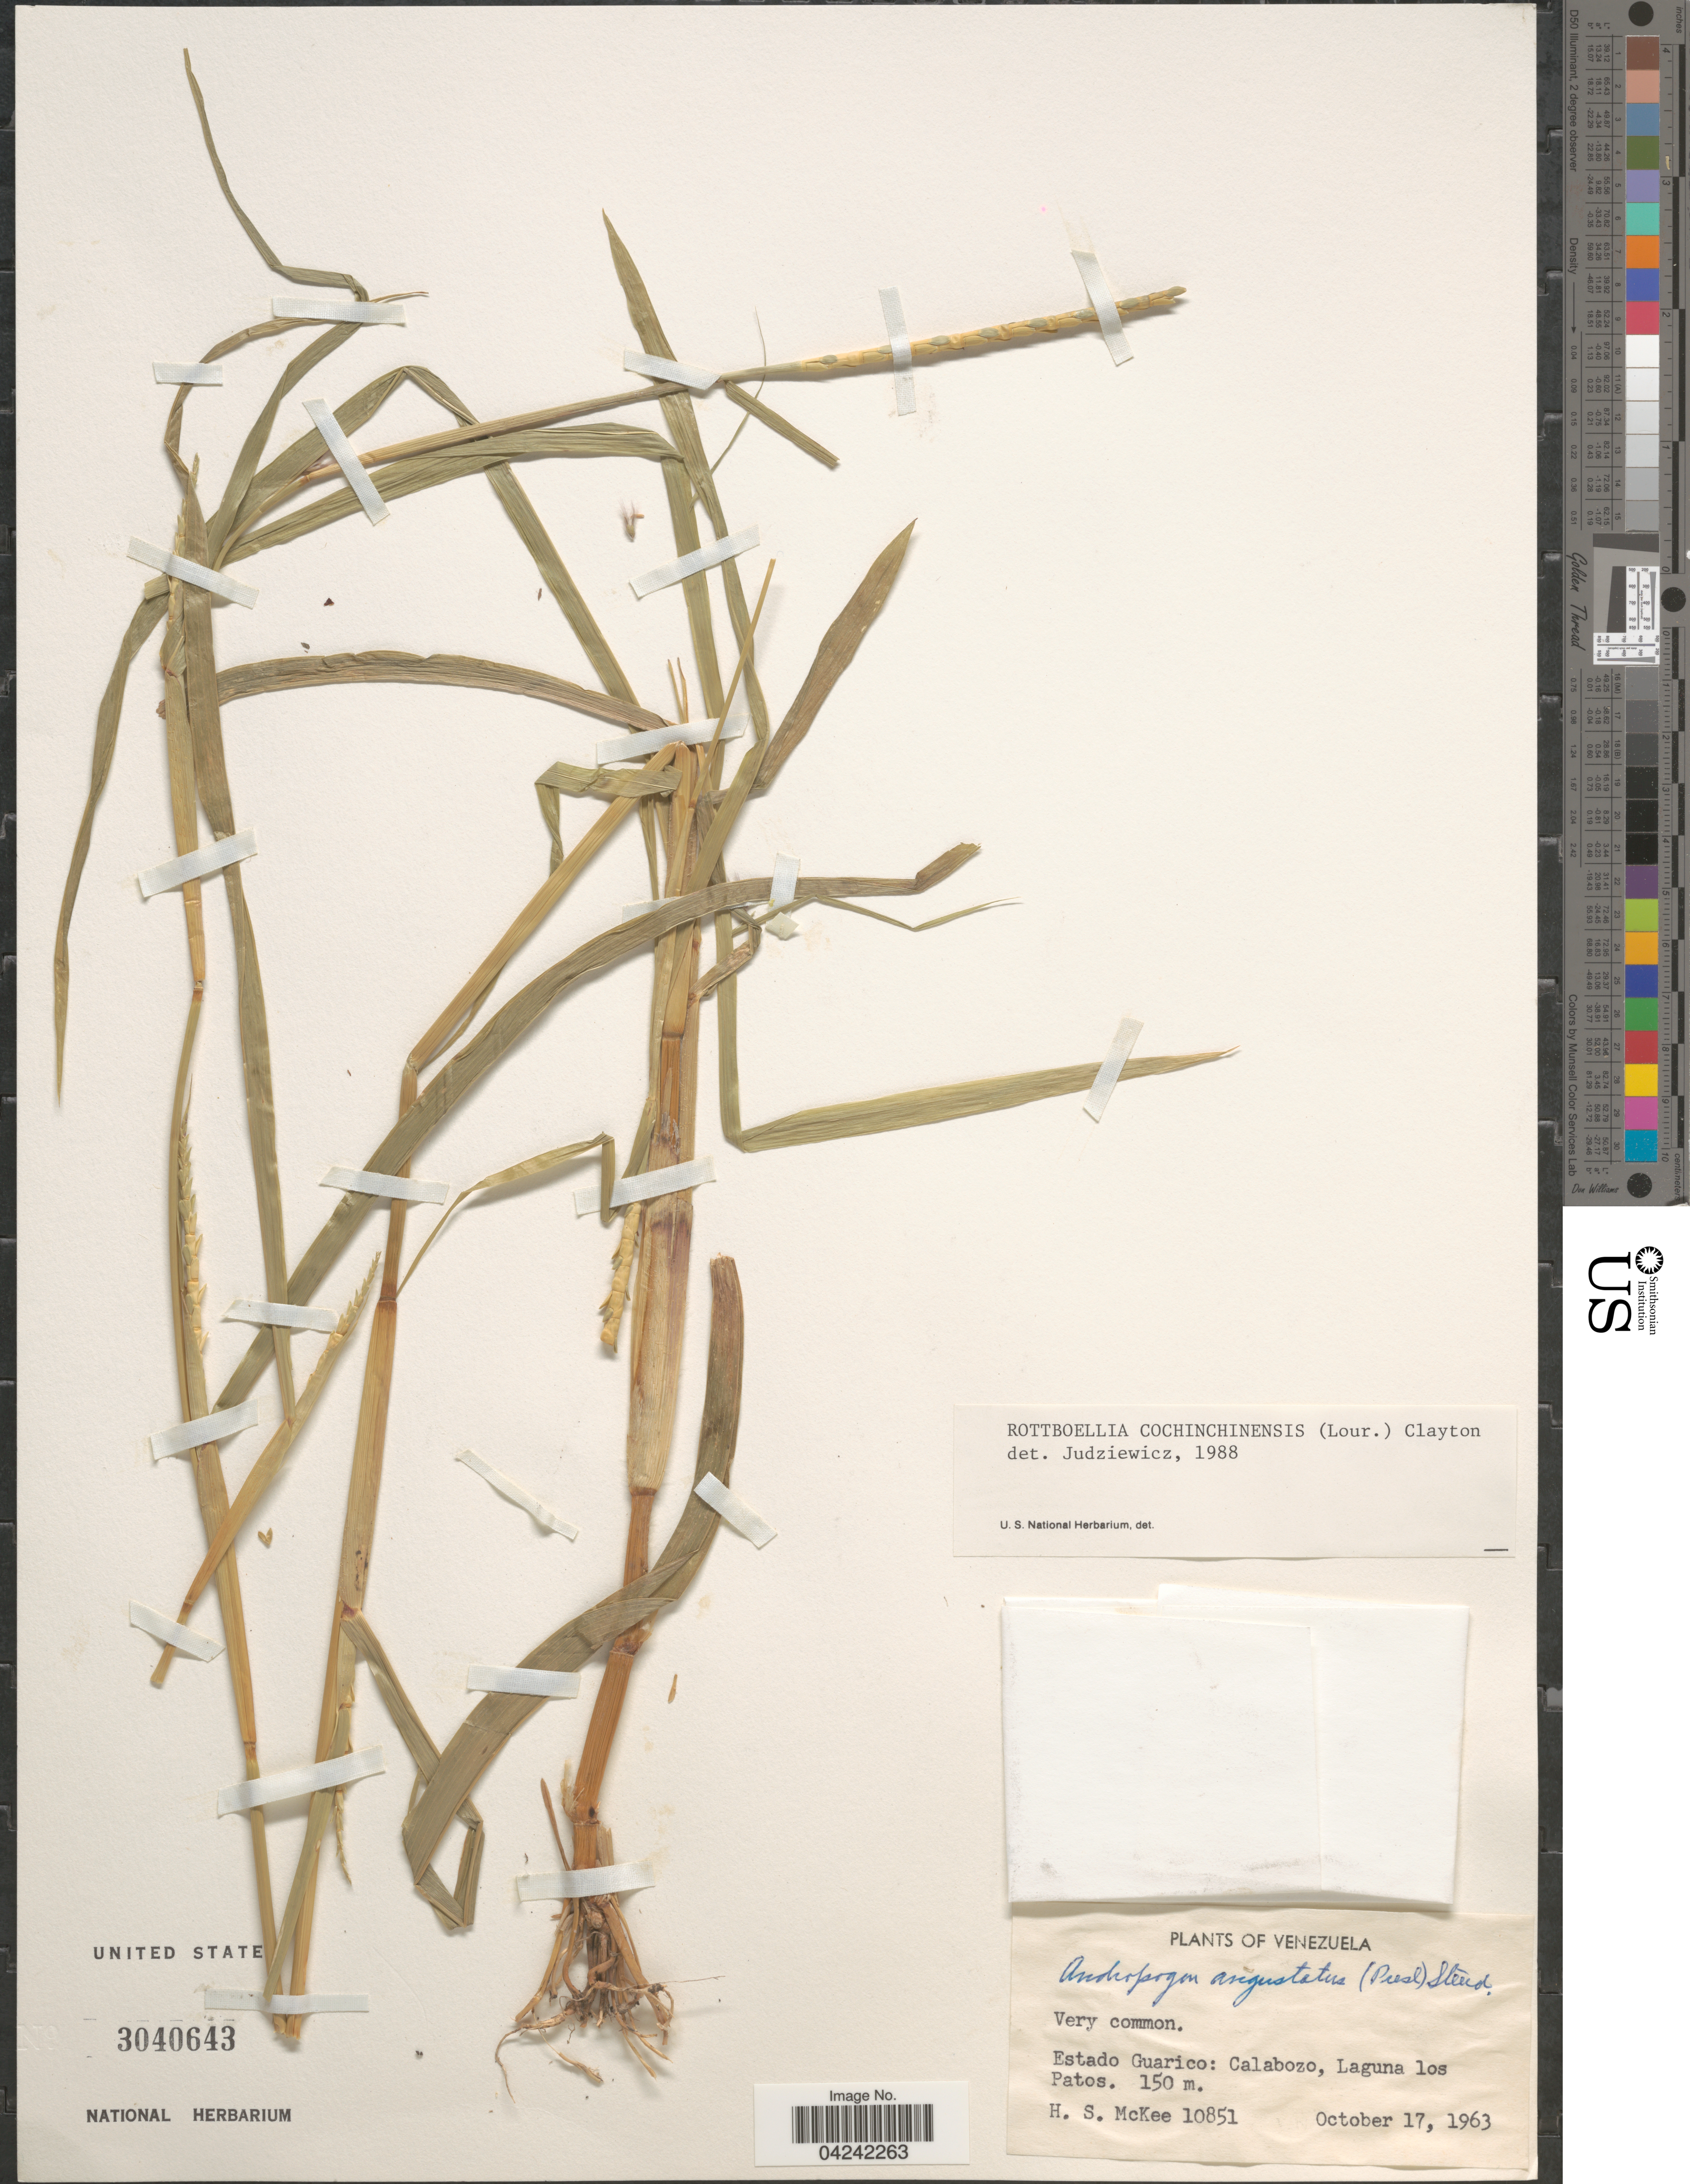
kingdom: Plantae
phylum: Tracheophyta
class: Liliopsida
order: Poales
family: Poaceae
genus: Rottboellia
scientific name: Rottboellia cochinchinensis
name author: (Lour.) Clayton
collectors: H. S. McKee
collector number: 10851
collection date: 1963-10-17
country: Venezuela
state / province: Guarico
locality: Calabozo, Laguna los Patos.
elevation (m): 150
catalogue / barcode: US 3040643